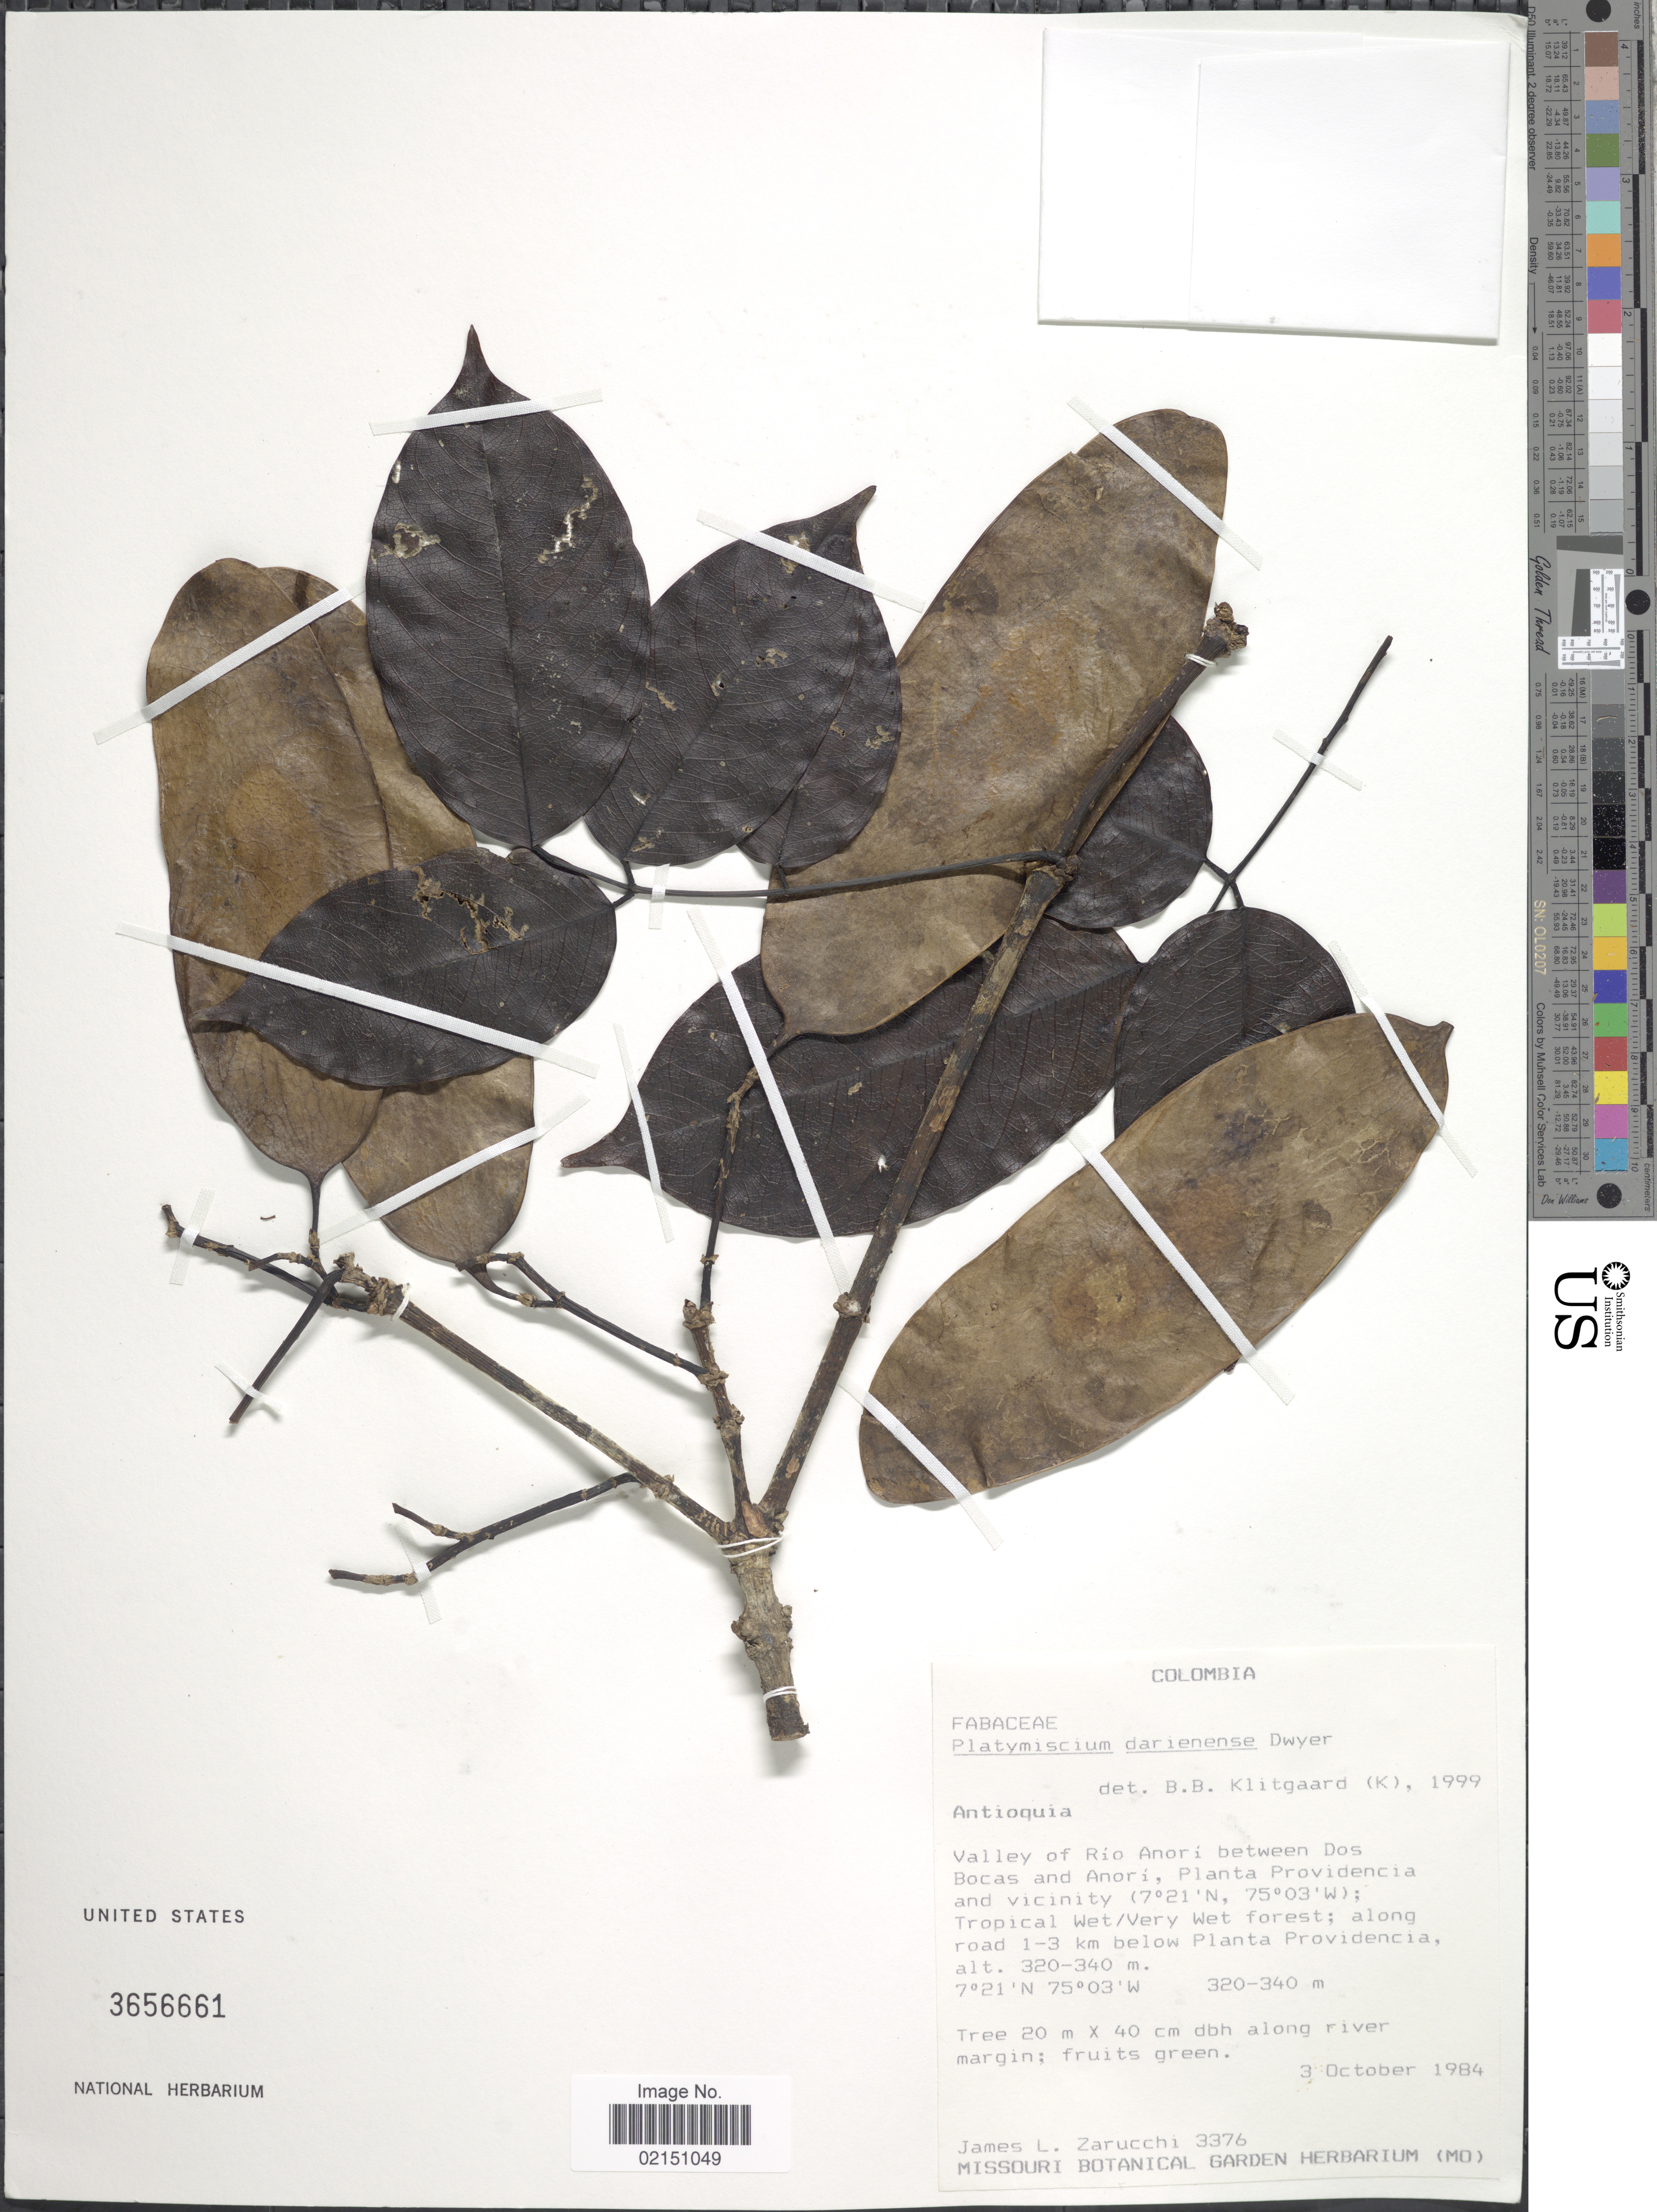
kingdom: Plantae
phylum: Tracheophyta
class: Magnoliopsida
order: Fabales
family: Fabaceae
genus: Platymiscium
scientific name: Platymiscium darienense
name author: Dwyer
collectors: J. L. Zarucchi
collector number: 3376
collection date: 1984-10-03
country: Colombia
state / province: Antioquia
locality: Valley of Río Anori between Dos Bocas and Anorí, Planta Providencia and vicinity; Tropical Wet/Very Wet forest; along road 1-3 km below Planta Providencia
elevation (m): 320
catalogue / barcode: US 3656661